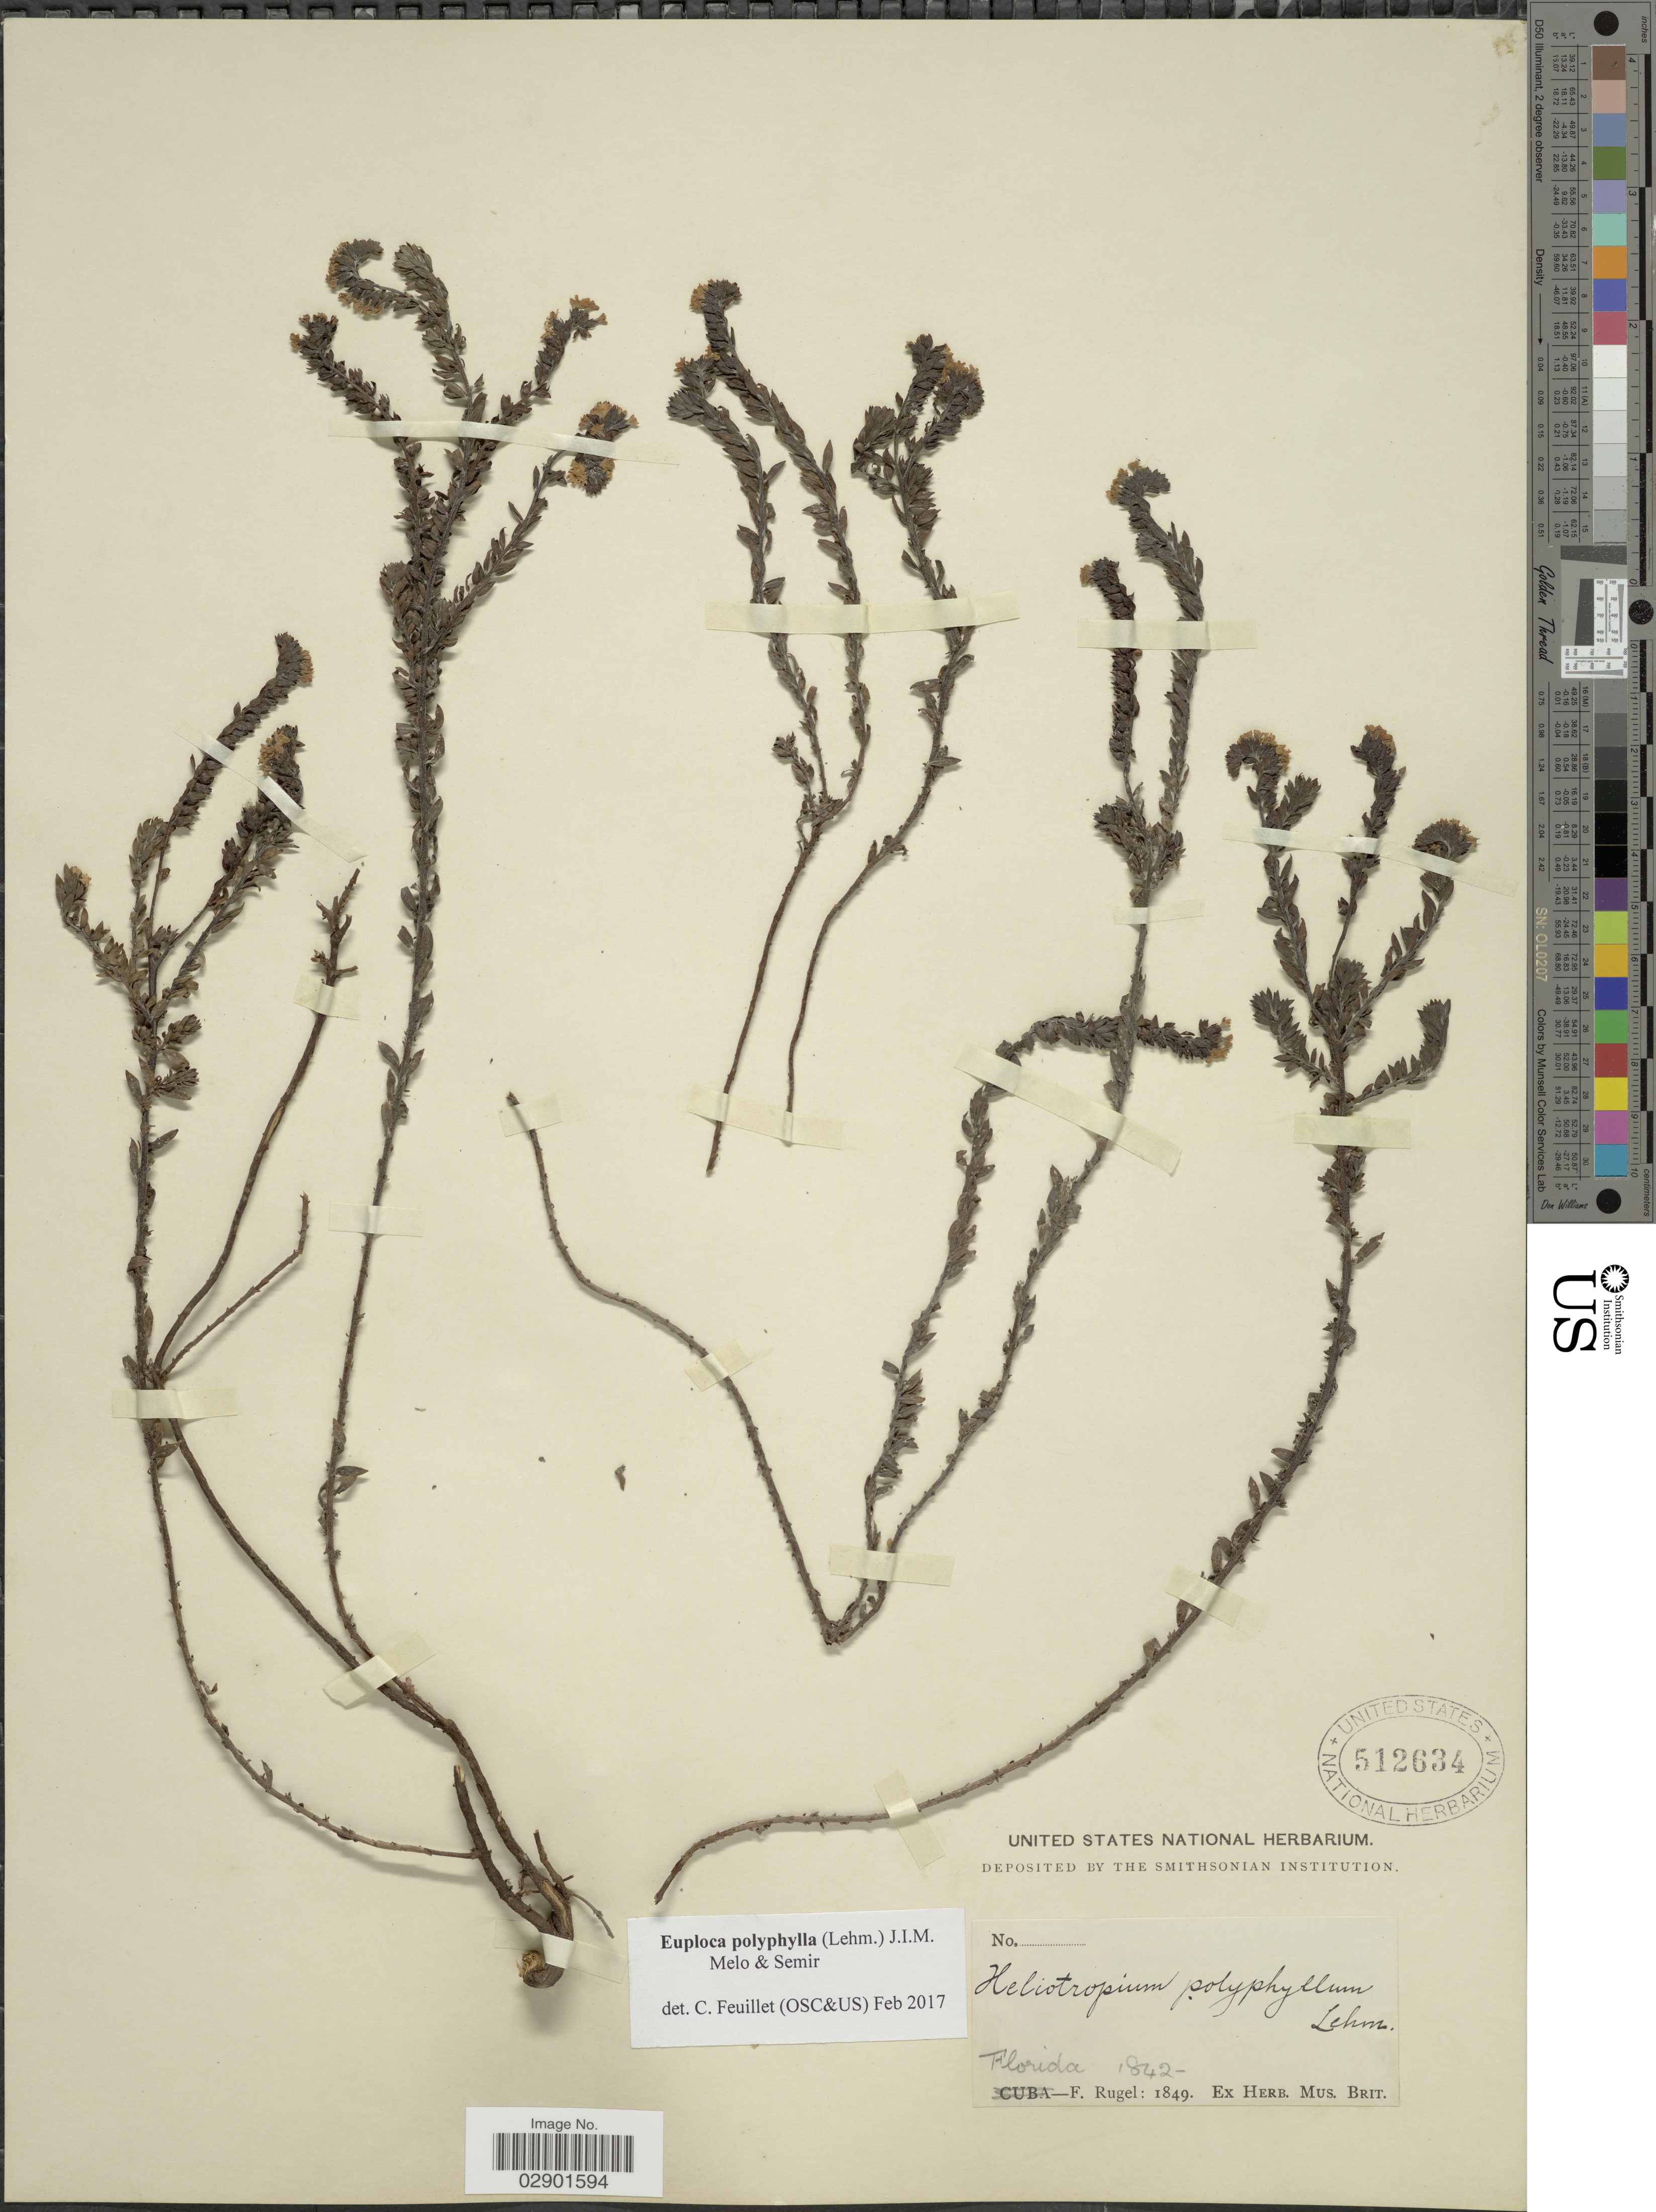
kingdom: Plantae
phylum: Tracheophyta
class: Magnoliopsida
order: Boraginales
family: Heliotropiaceae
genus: Euploca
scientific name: Euploca polyphylla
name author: (Lehm.) J.I.M. Melo & Semir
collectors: F. Rugel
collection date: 1842/1849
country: United States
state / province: Florida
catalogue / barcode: US 512634